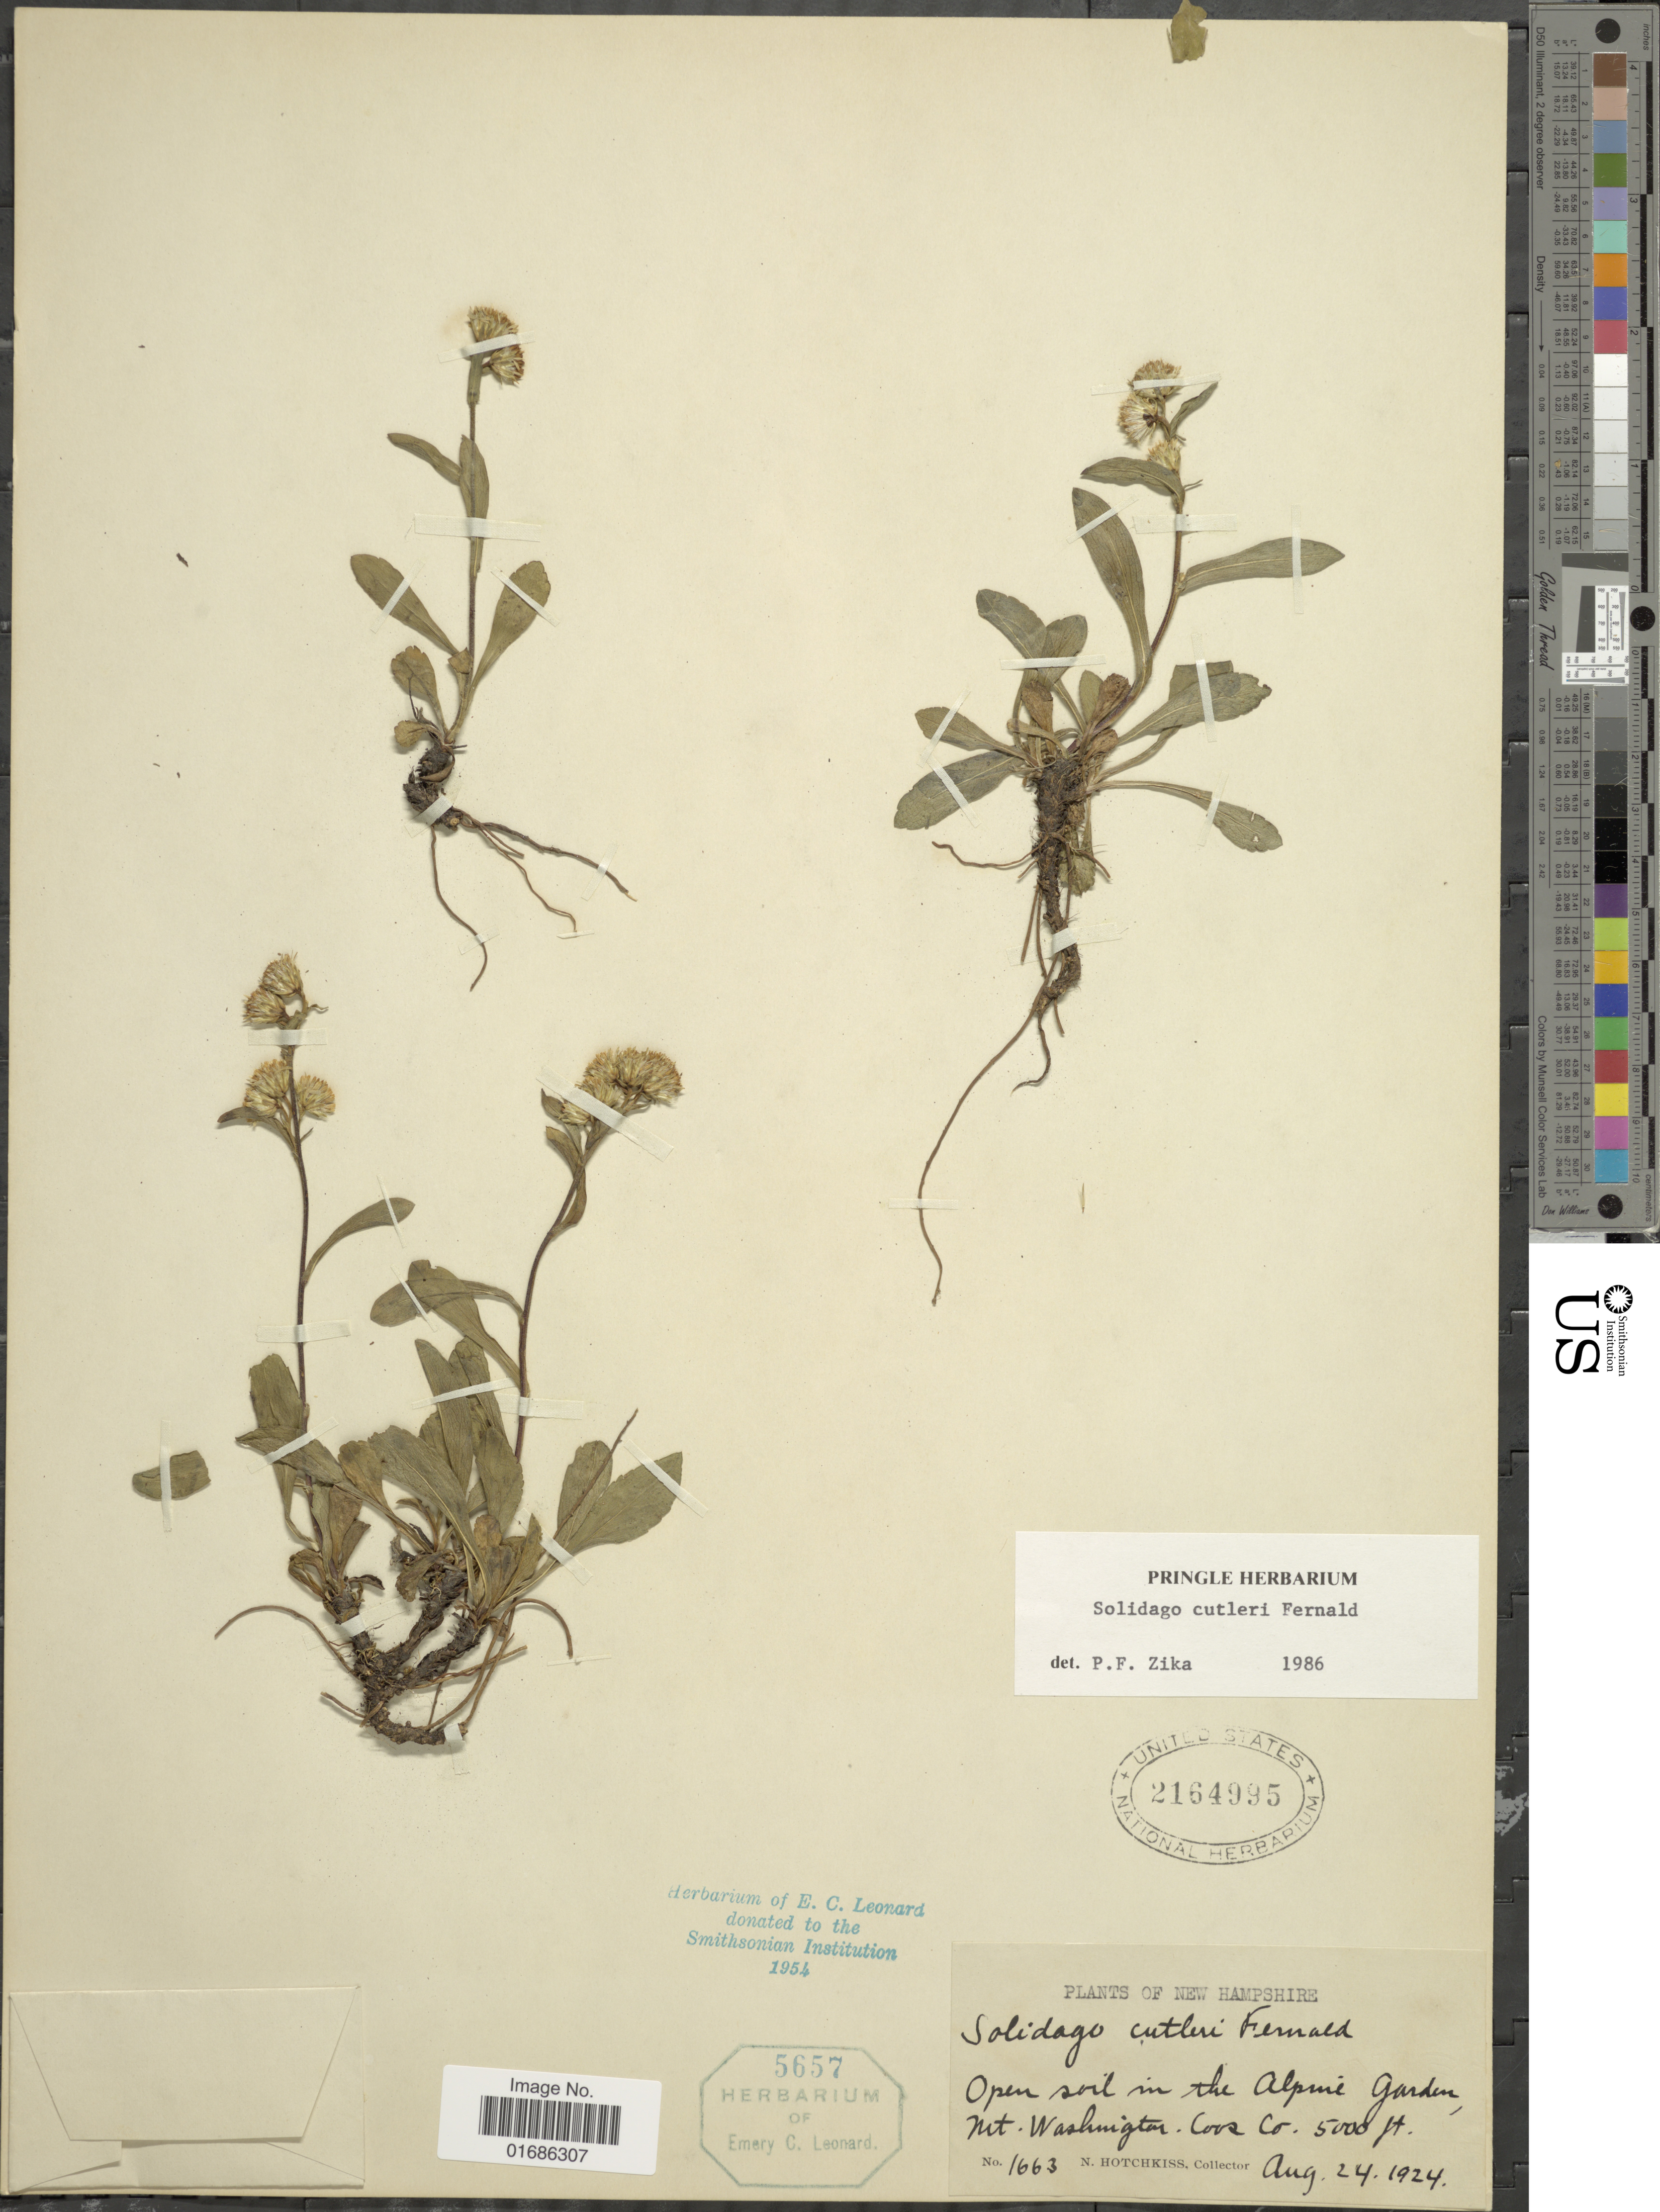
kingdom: Plantae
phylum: Tracheophyta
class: Magnoliopsida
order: Asterales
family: Asteraceae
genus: Solidago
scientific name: Solidago cutleri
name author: Fernald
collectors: N. Hotchkiss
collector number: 1663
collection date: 1924-08-24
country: United States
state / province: New Hampshire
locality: Open soil in the Alpine Garden, Mt Washington, Coos Co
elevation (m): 1524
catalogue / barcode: US 2164995